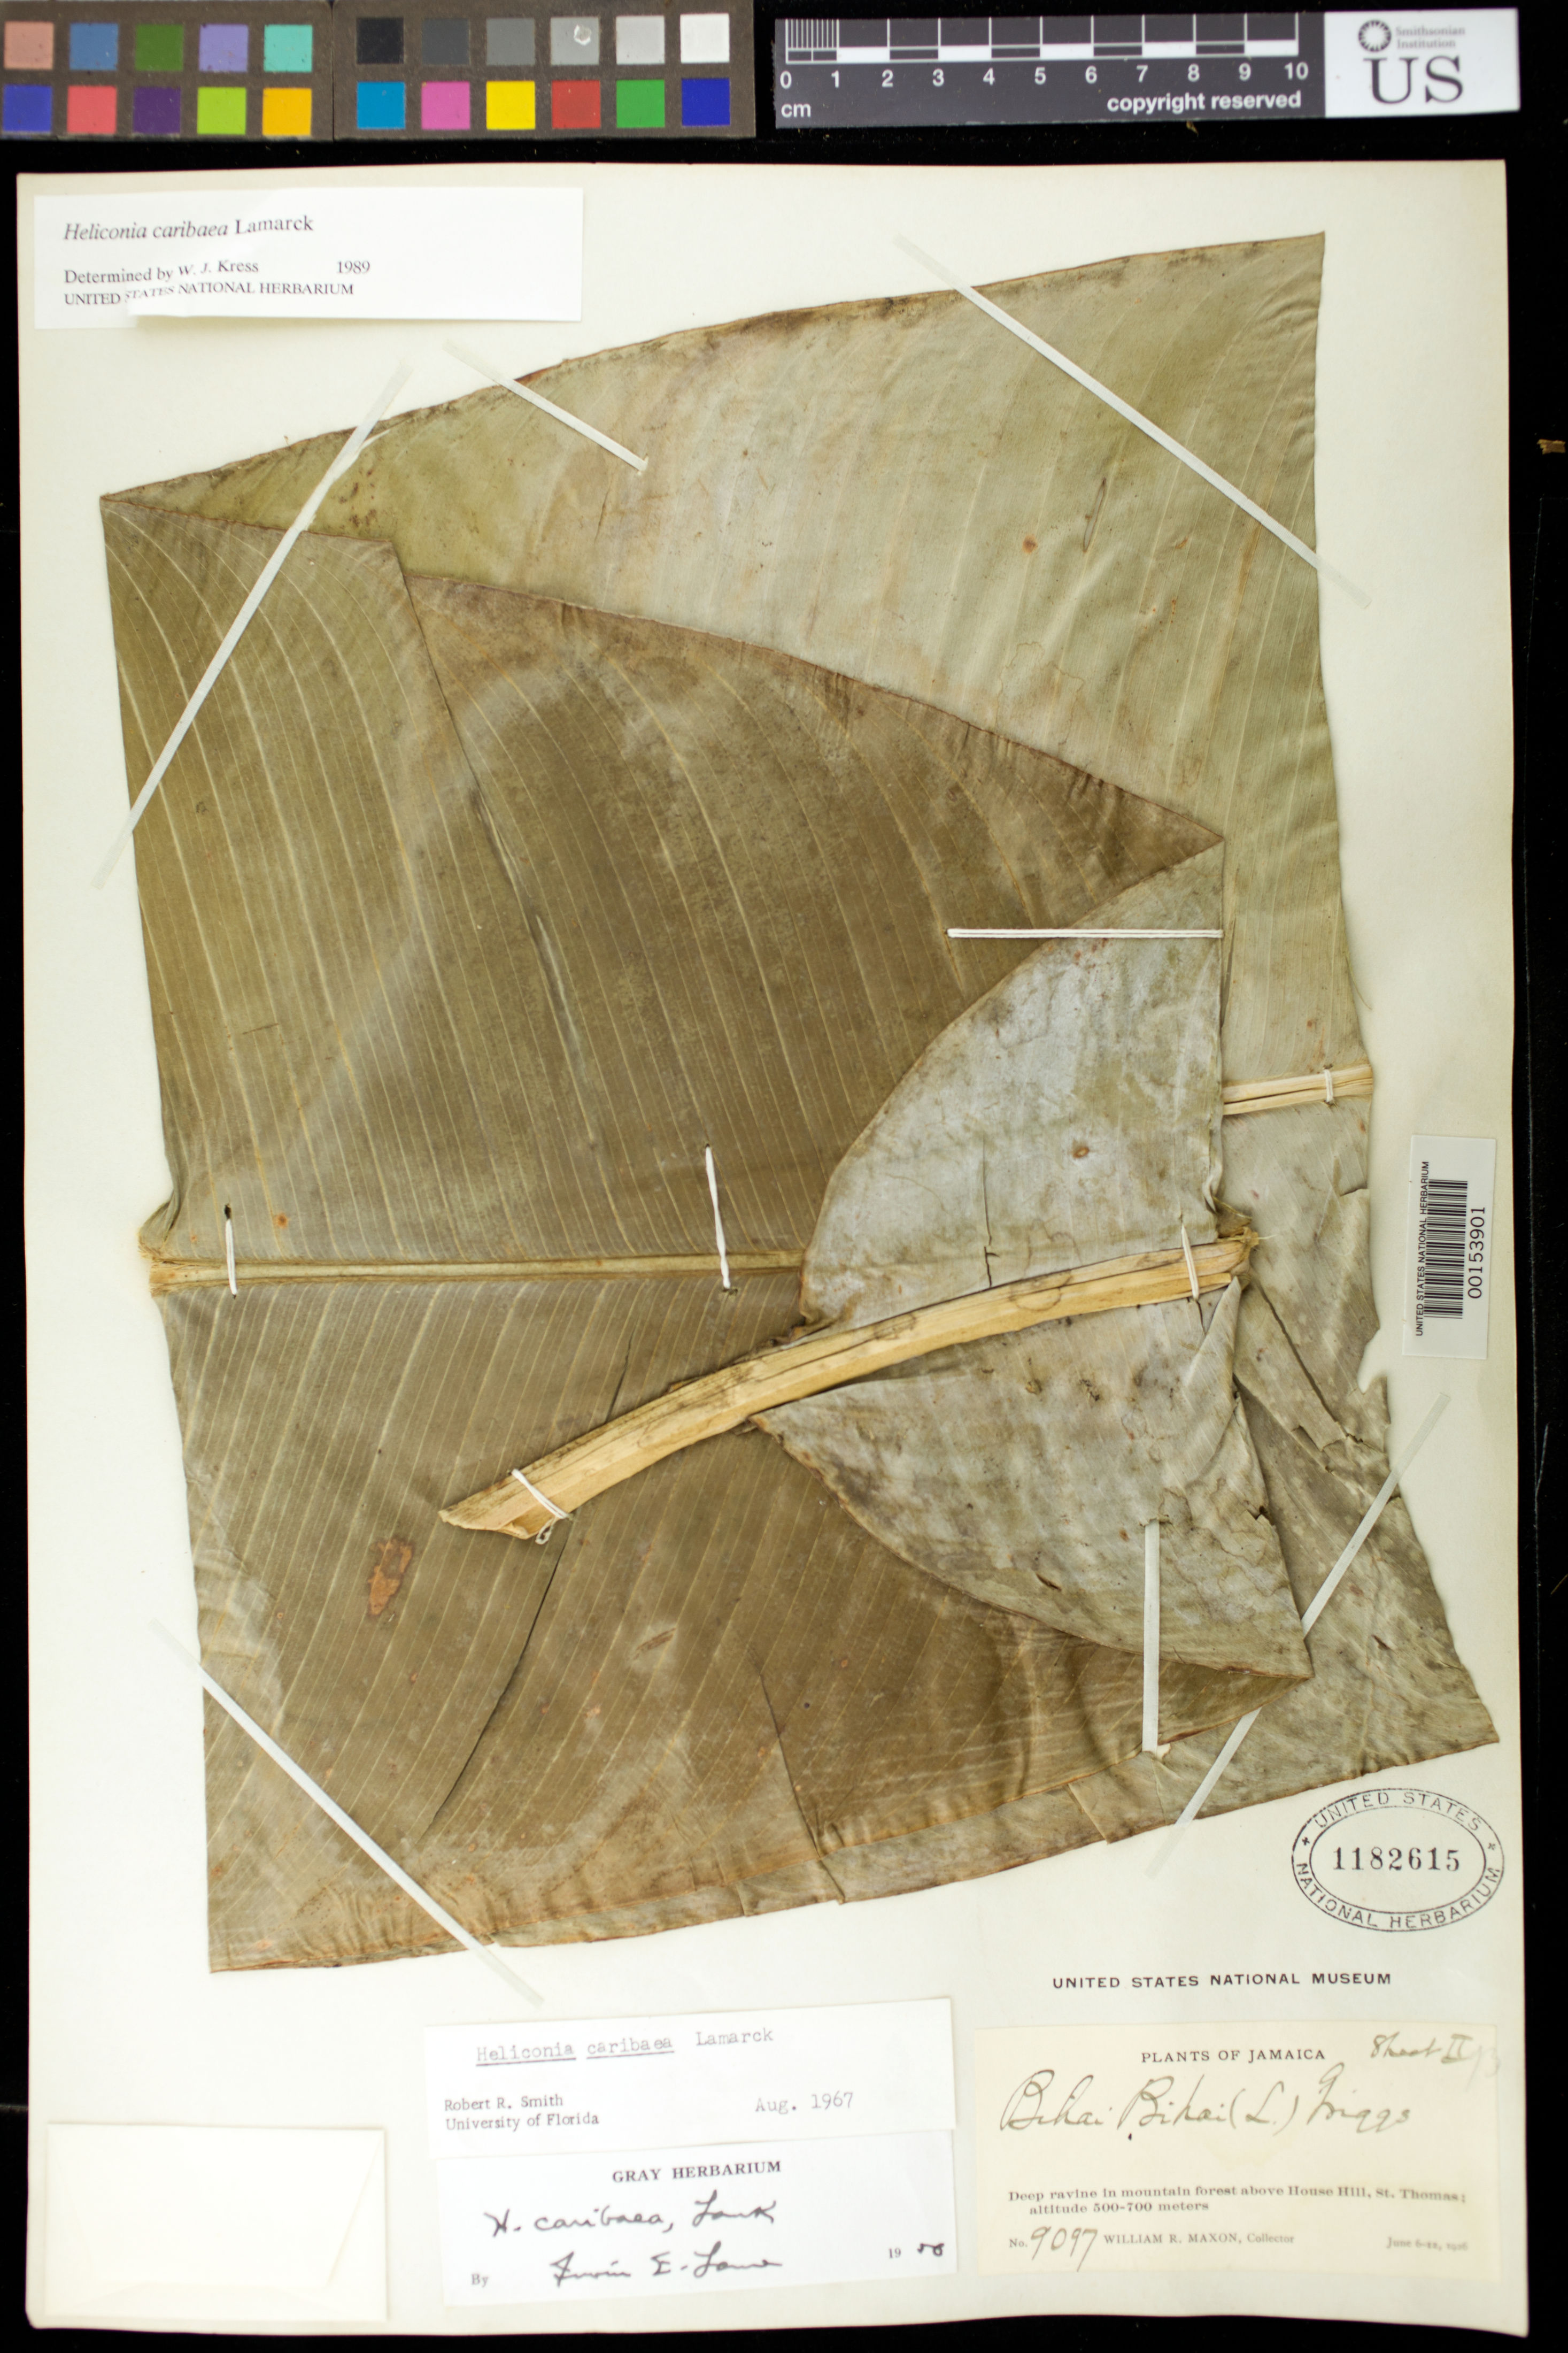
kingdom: Plantae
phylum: Tracheophyta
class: Liliopsida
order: Zingiberales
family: Heliconiaceae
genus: Heliconia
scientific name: Heliconia caribaea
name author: Lam.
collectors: W. R. Maxon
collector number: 9097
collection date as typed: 06 Jun 1926 to 12 Jun 1926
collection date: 1926-06-06/1926-06-12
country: Jamaica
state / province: Saint Thomas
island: Greater Antilles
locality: Deep ravine in mountain forest above house hill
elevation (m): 500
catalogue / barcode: US 1182615